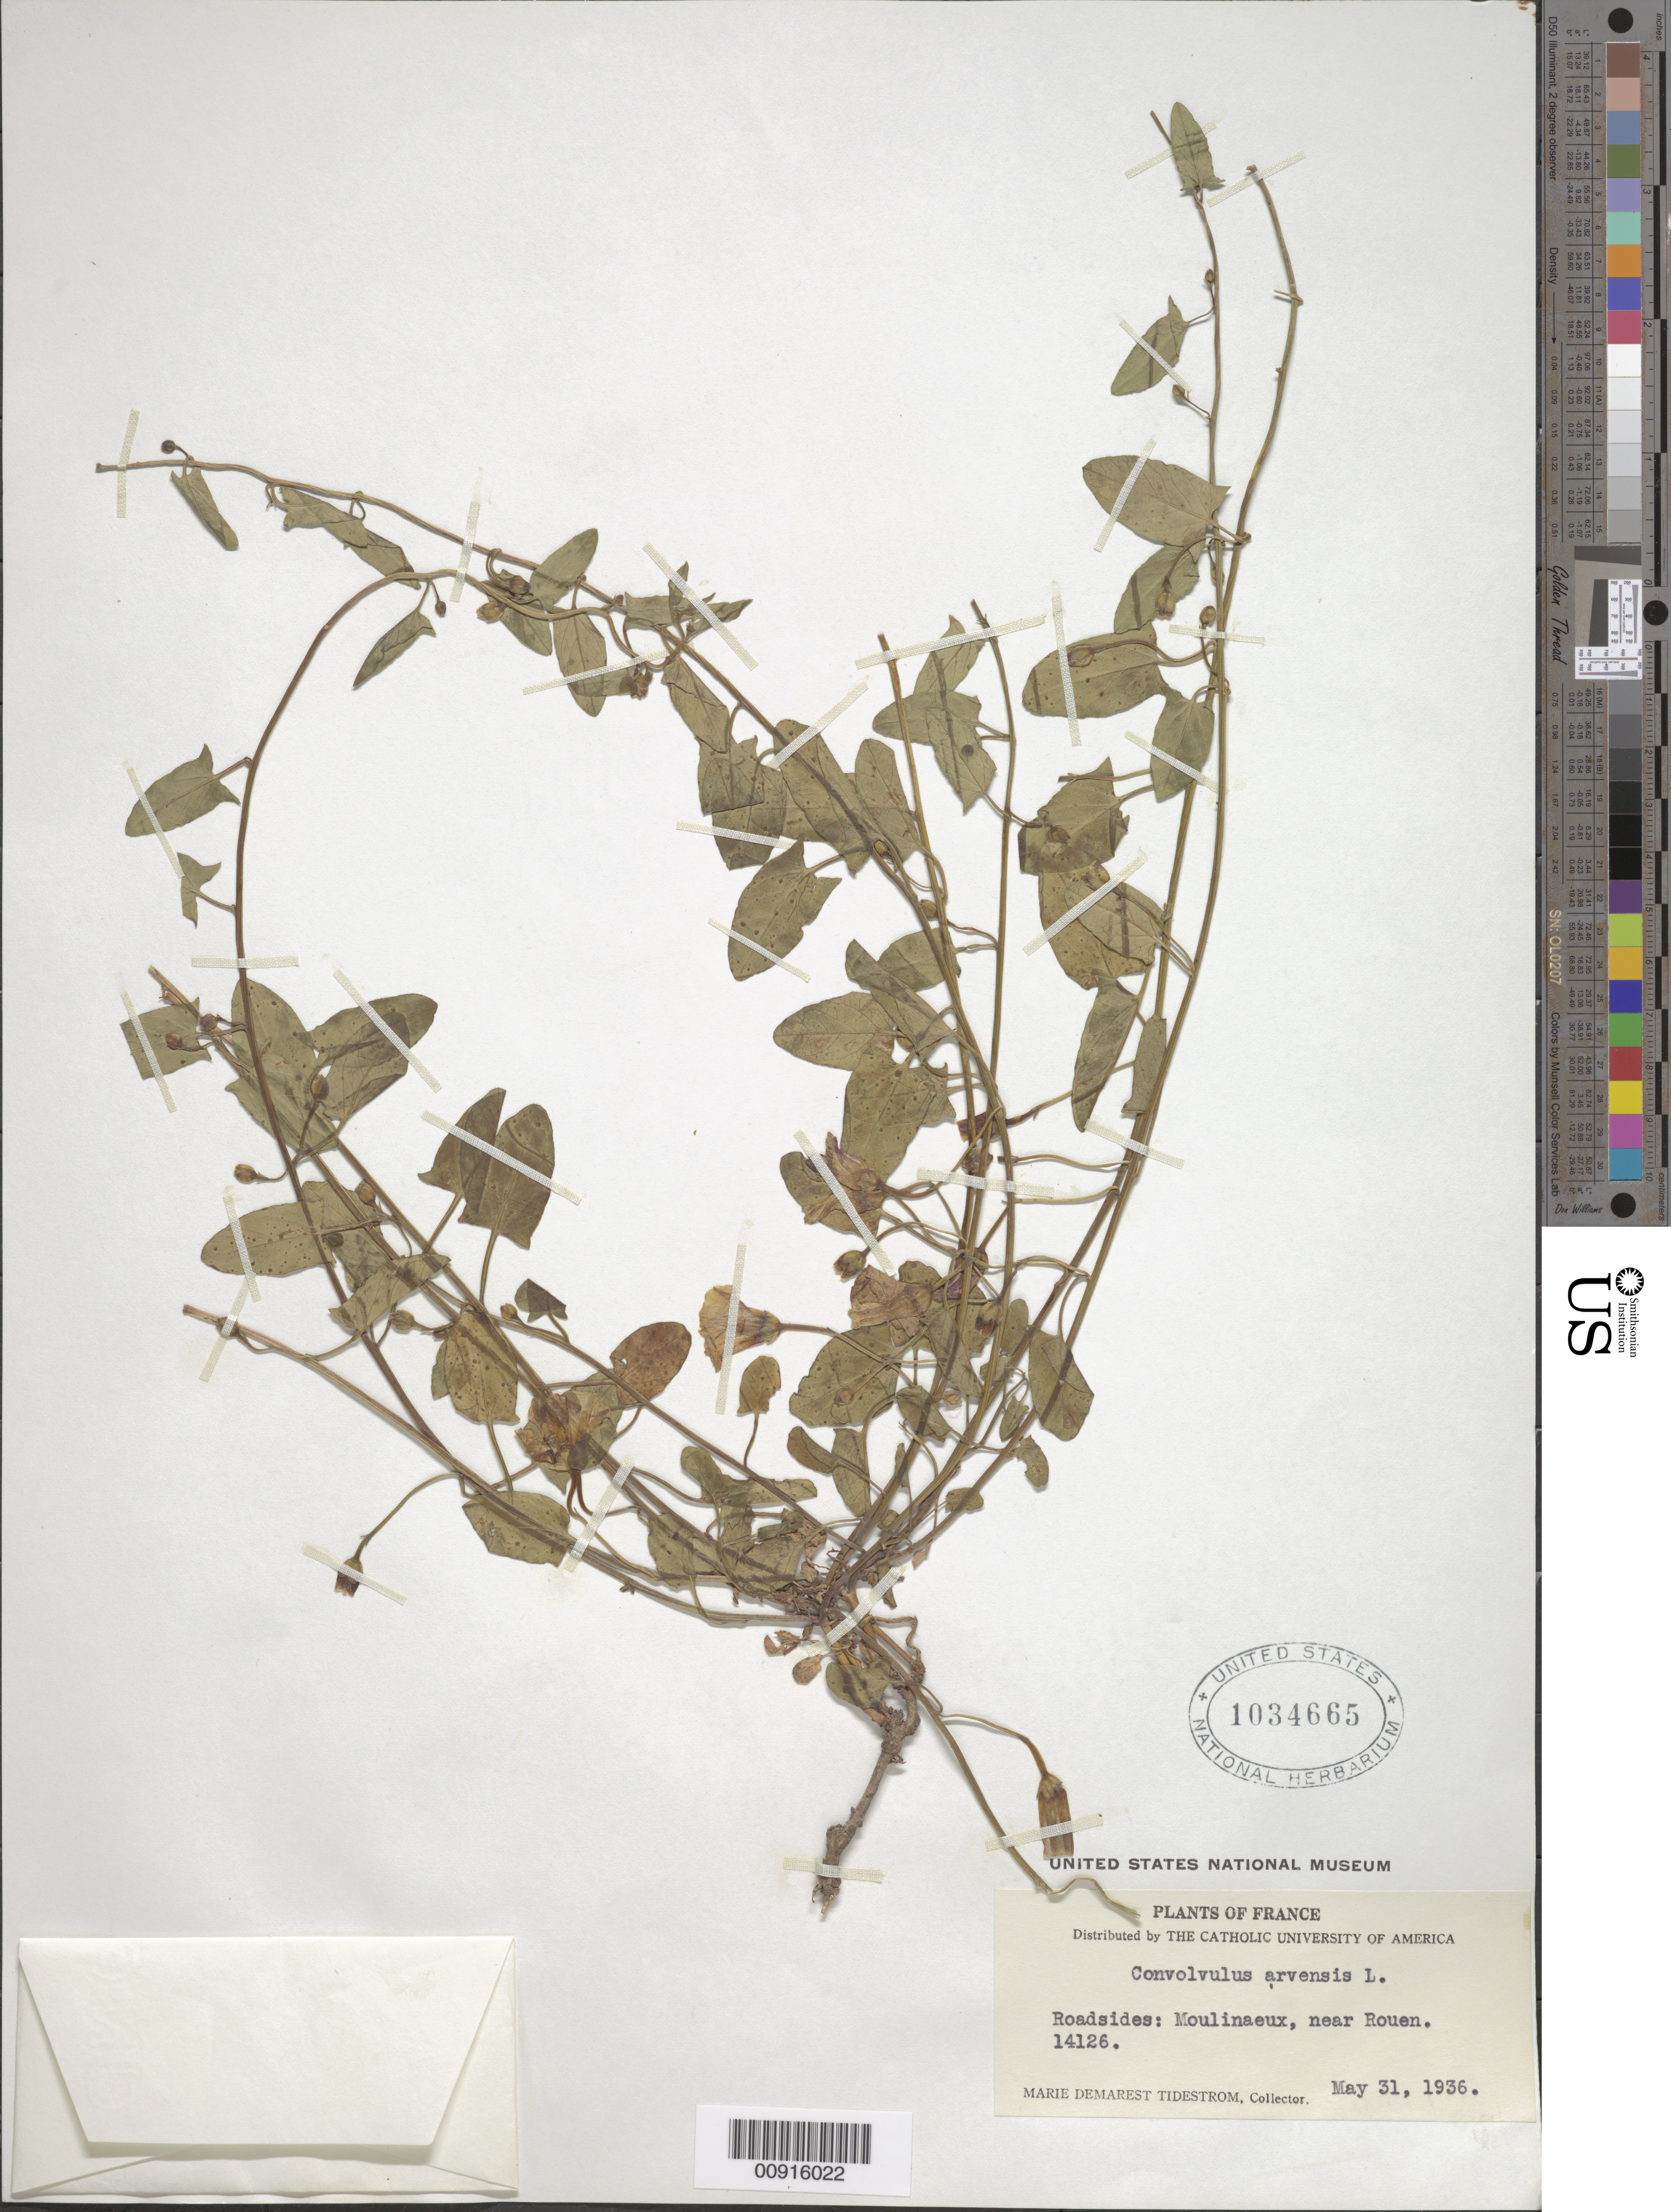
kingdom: Plantae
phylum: Tracheophyta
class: Magnoliopsida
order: Solanales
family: Convolvulaceae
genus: Convolvulus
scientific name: Convolvulus arvensis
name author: L.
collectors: I. F. Tidestrom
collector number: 14126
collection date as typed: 31 May 1936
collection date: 1936-05-31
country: France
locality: roadsides: Moulinaeux, near rouen.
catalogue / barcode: US 1034665